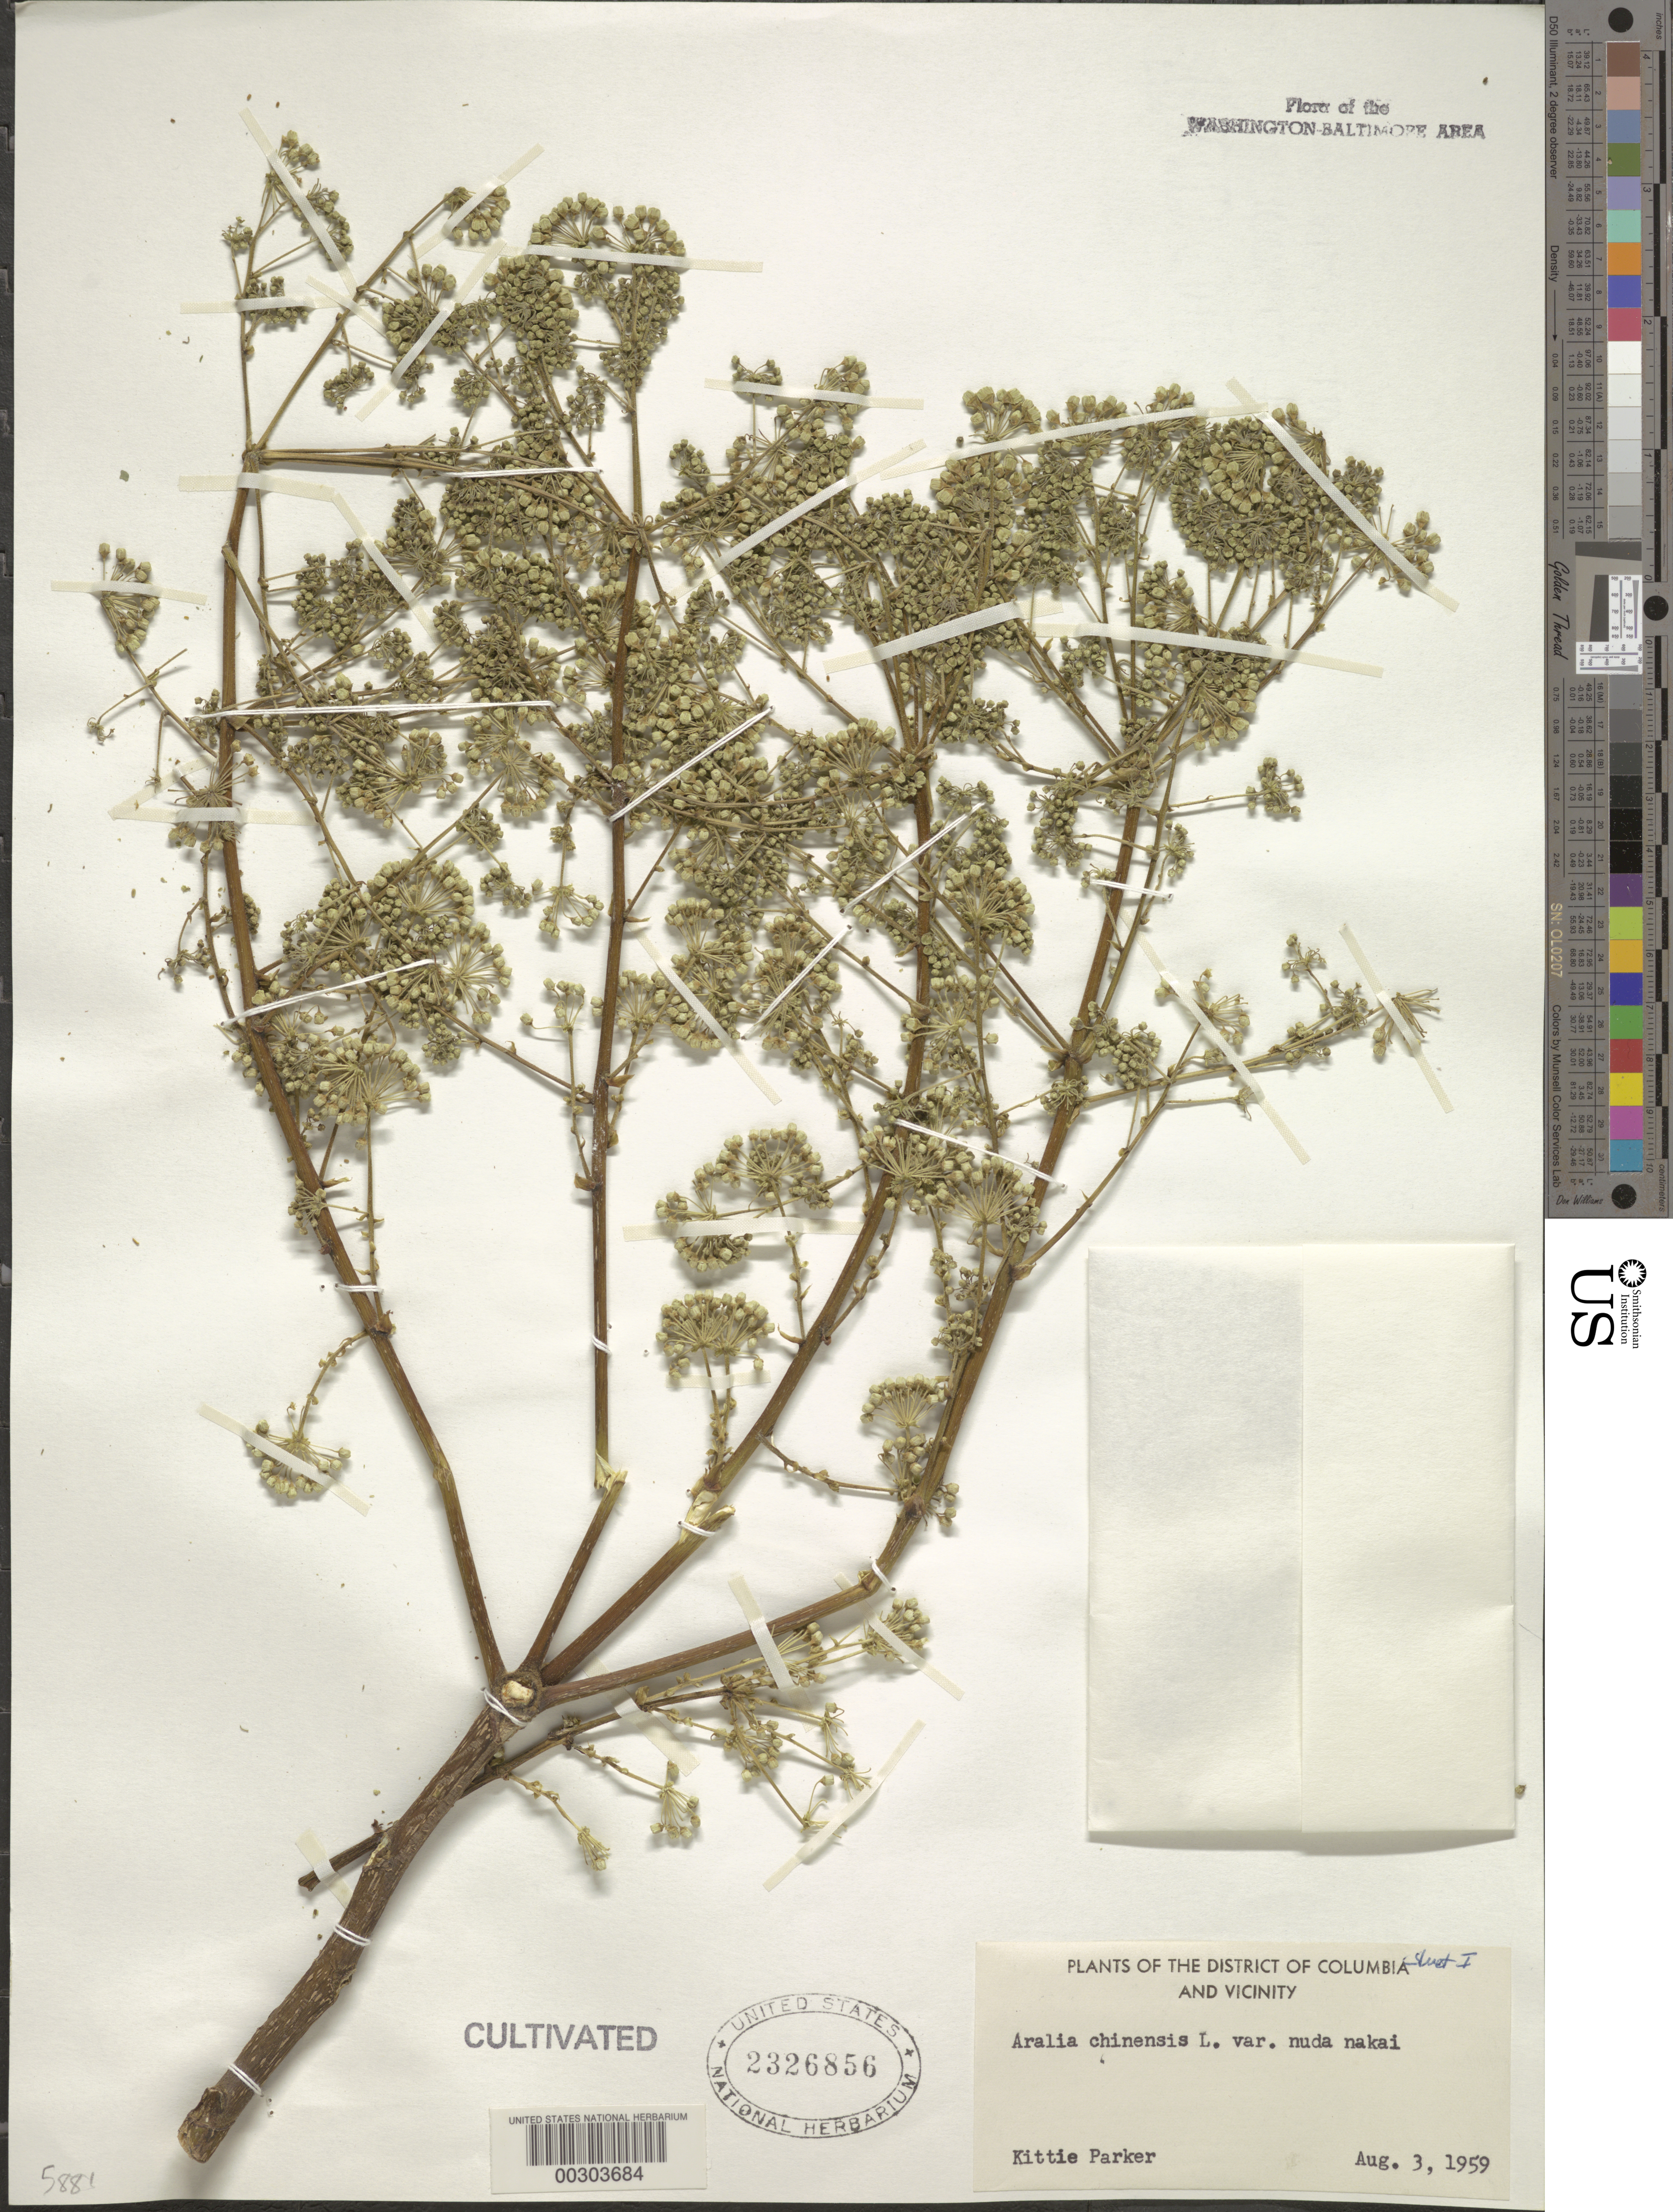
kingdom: Plantae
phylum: Tracheophyta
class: Magnoliopsida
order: Apiales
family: Araliaceae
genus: Aralia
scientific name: Aralia chinensis var. nuda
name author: Nakai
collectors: K. L. Parker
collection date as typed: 03 Aug 1959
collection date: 1959-08-03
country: United States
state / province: District of Columbia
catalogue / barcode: US 2326856